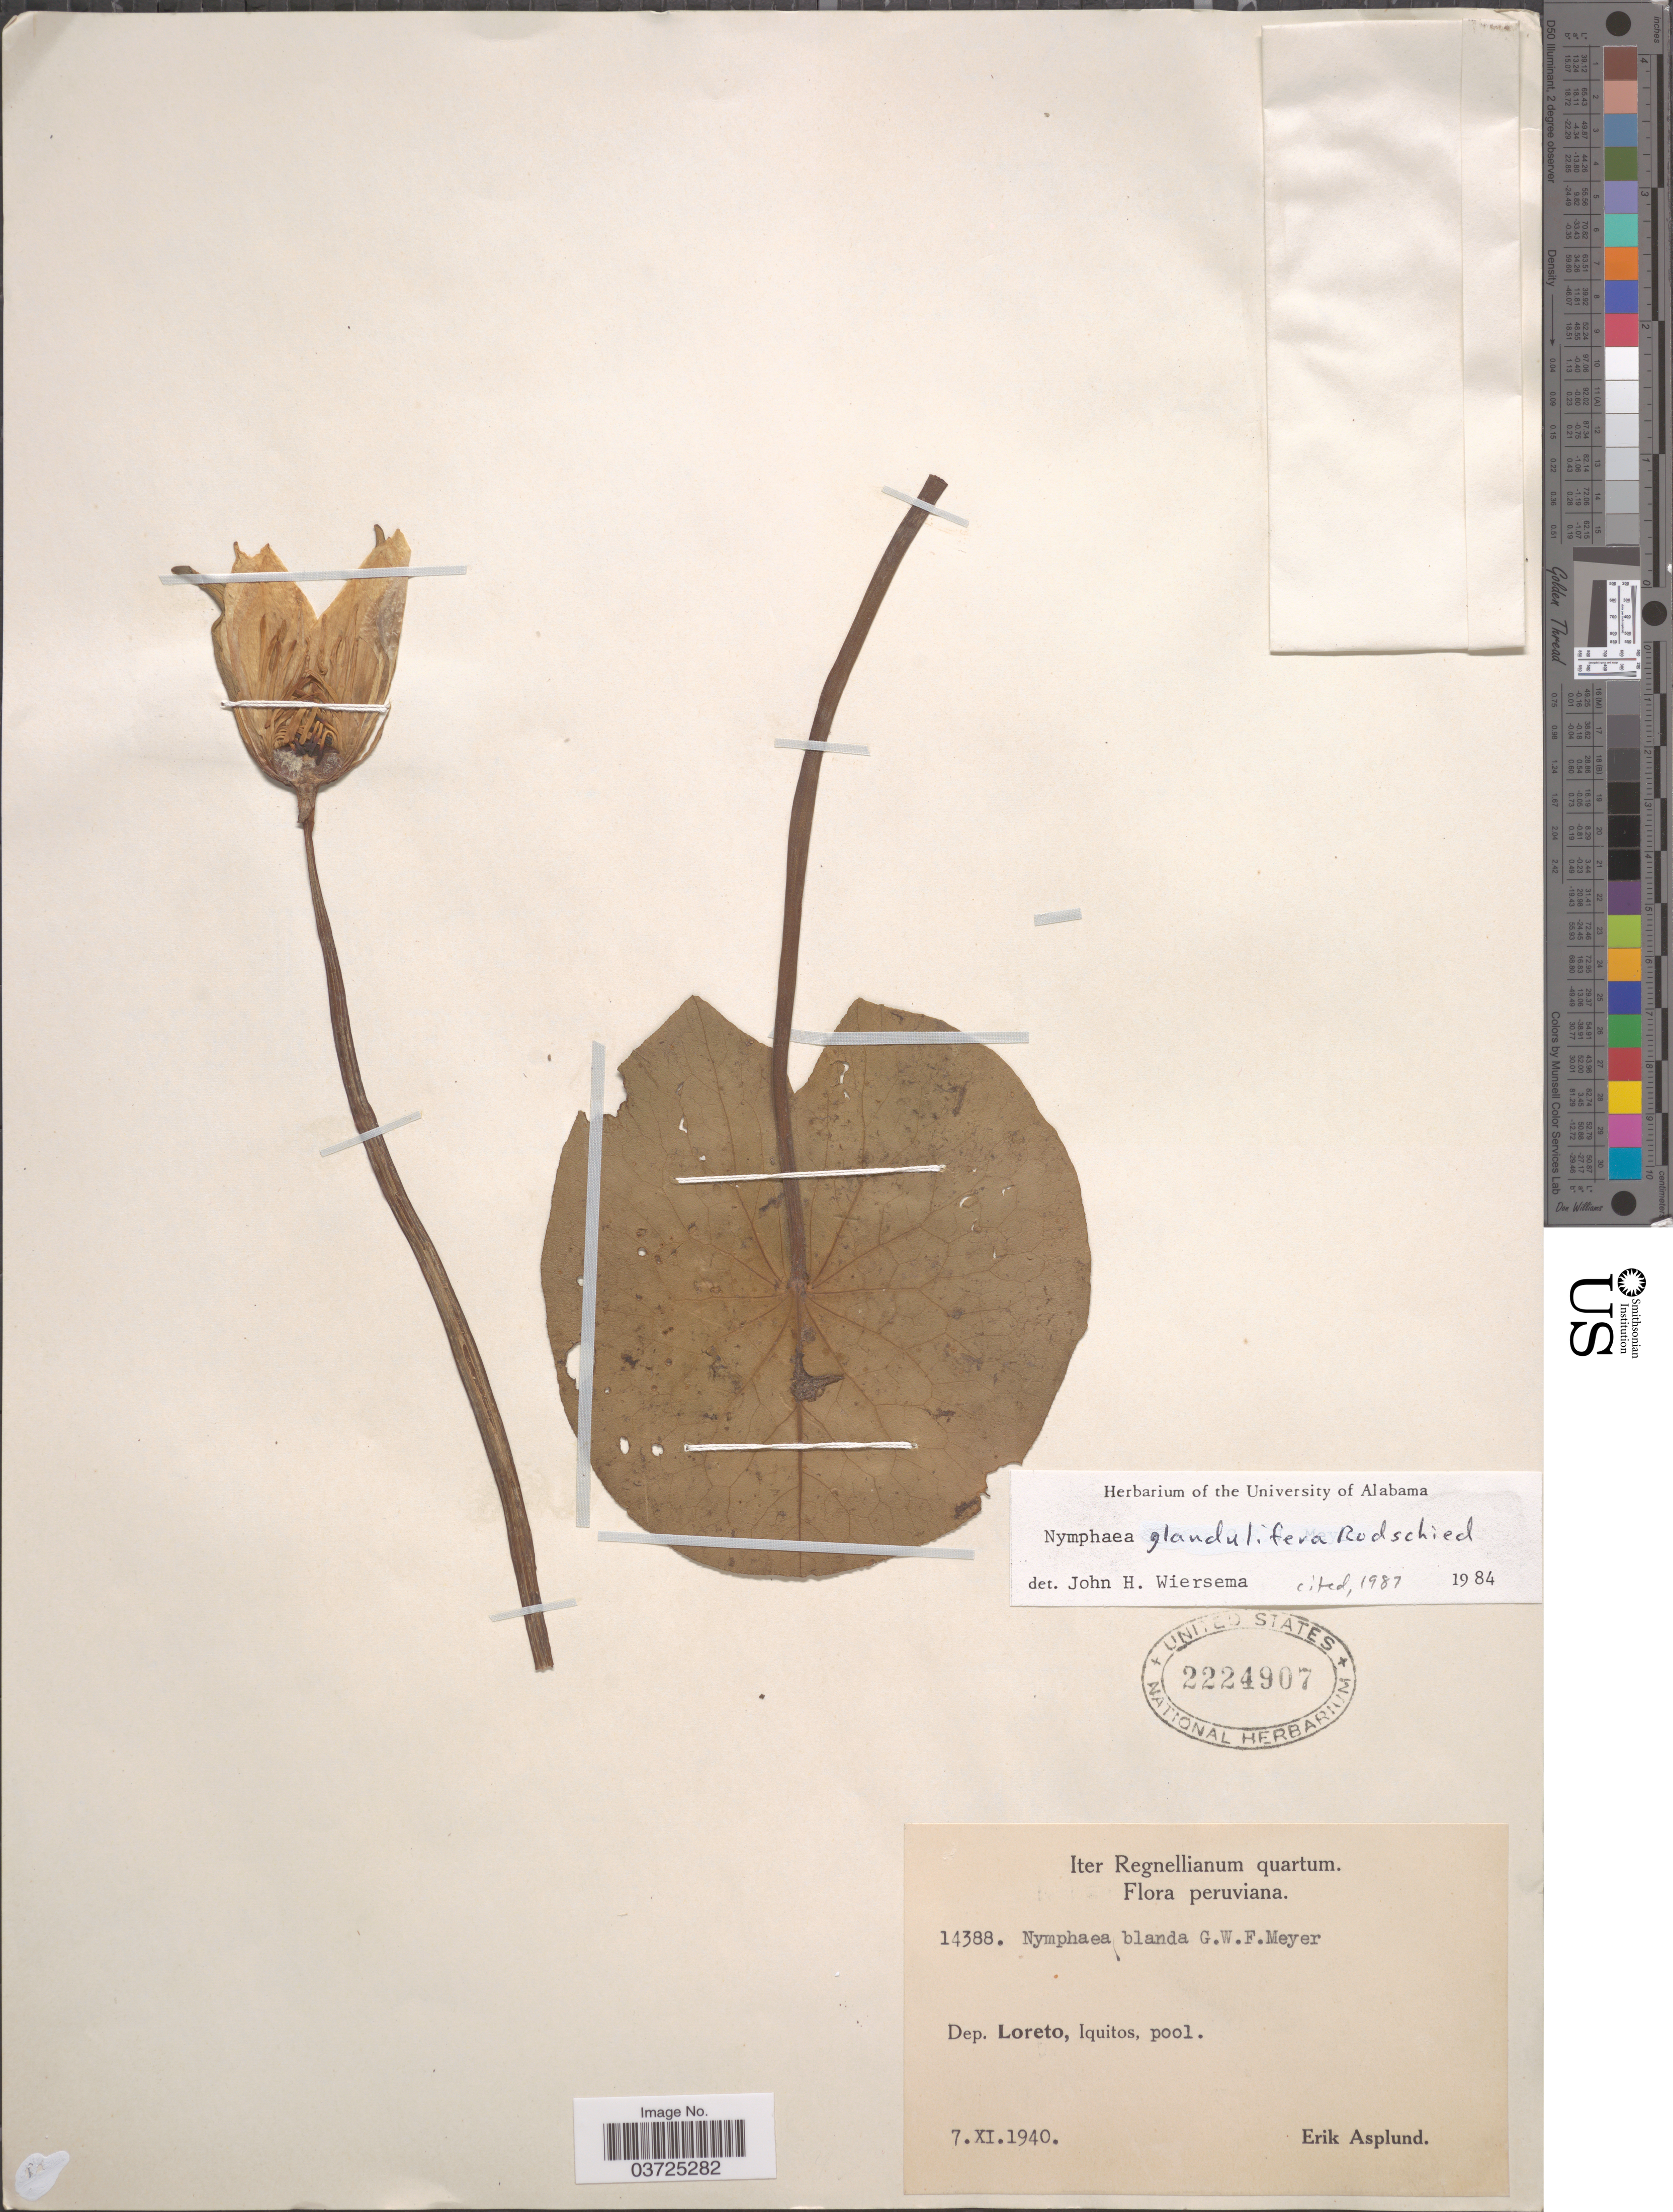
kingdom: Plantae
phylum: Tracheophyta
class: Magnoliopsida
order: Nymphaeales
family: Nymphaeaceae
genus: Nymphaea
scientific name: Nymphaea glandulifera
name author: Rodschied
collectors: E. Asplund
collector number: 14388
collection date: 1940-11-07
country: Peru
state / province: Loreto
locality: Dept. Loreto, Iquitos.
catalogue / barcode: US 2224907